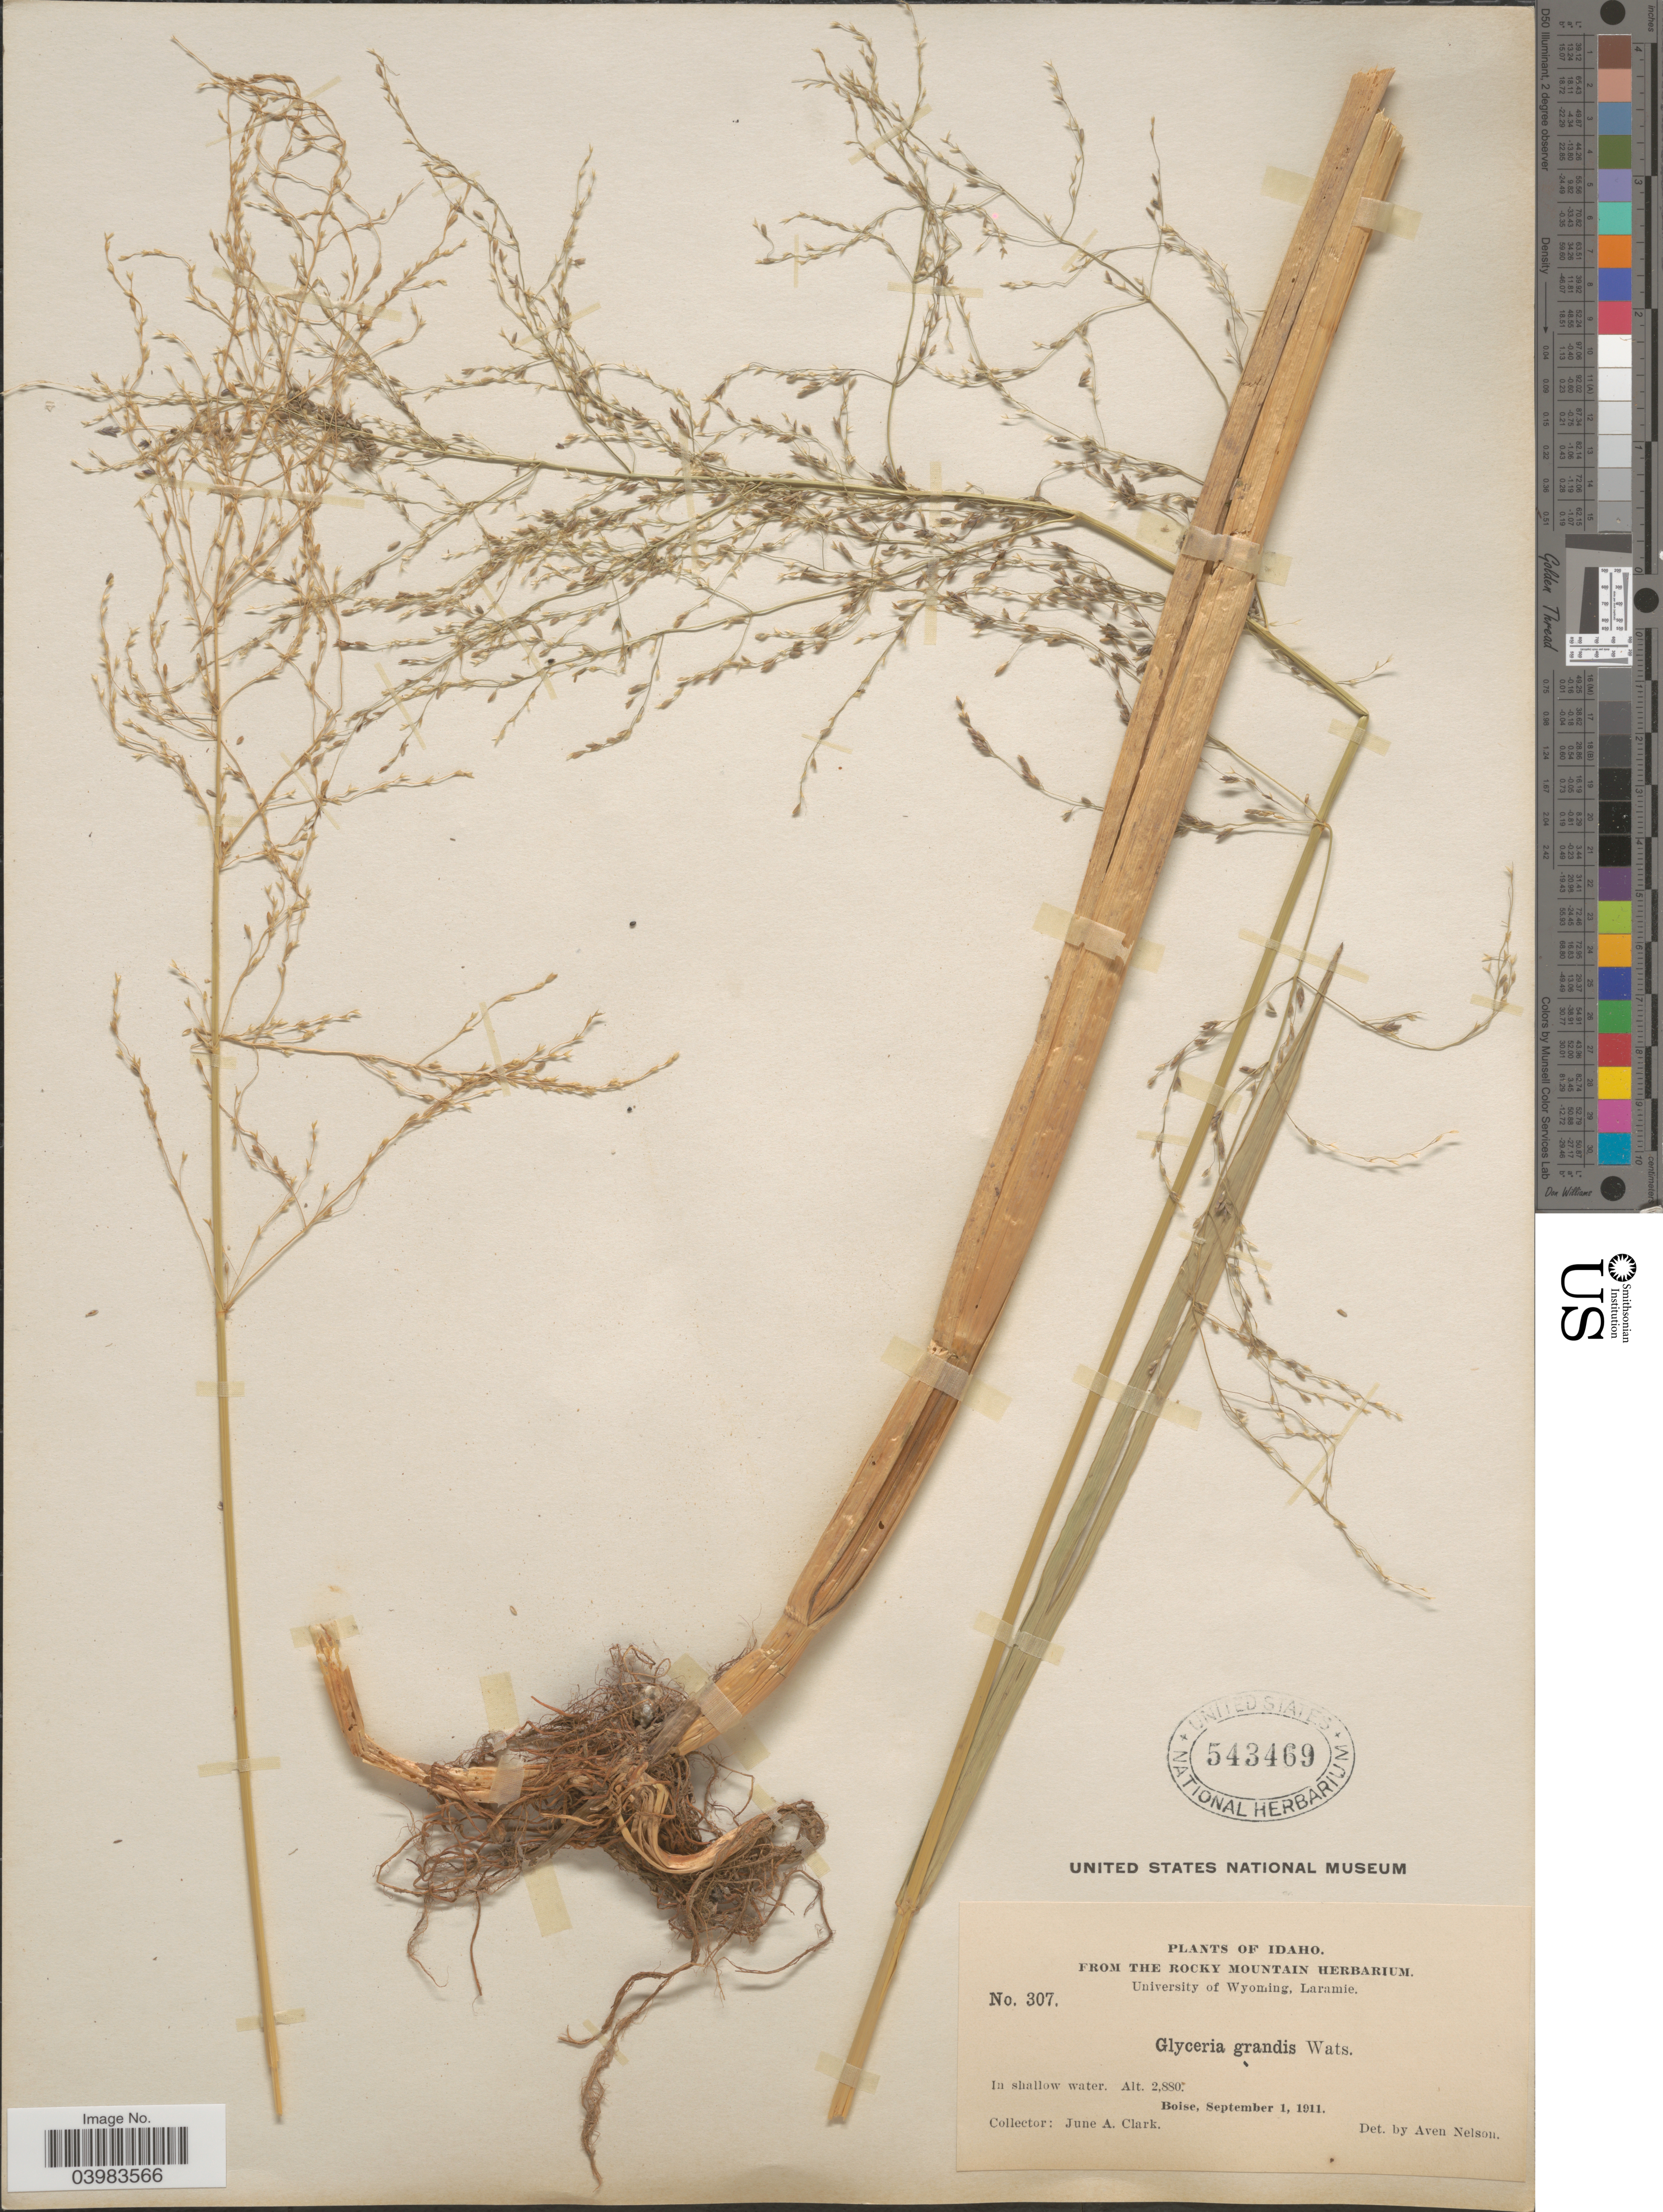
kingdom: Plantae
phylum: Tracheophyta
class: Liliopsida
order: Poales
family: Poaceae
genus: Glyceria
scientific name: Glyceria grandis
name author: S. Watson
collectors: J. A. Clark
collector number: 307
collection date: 1911-09-01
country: United States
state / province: Idaho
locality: In shallow water, Boise.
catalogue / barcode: US 543469